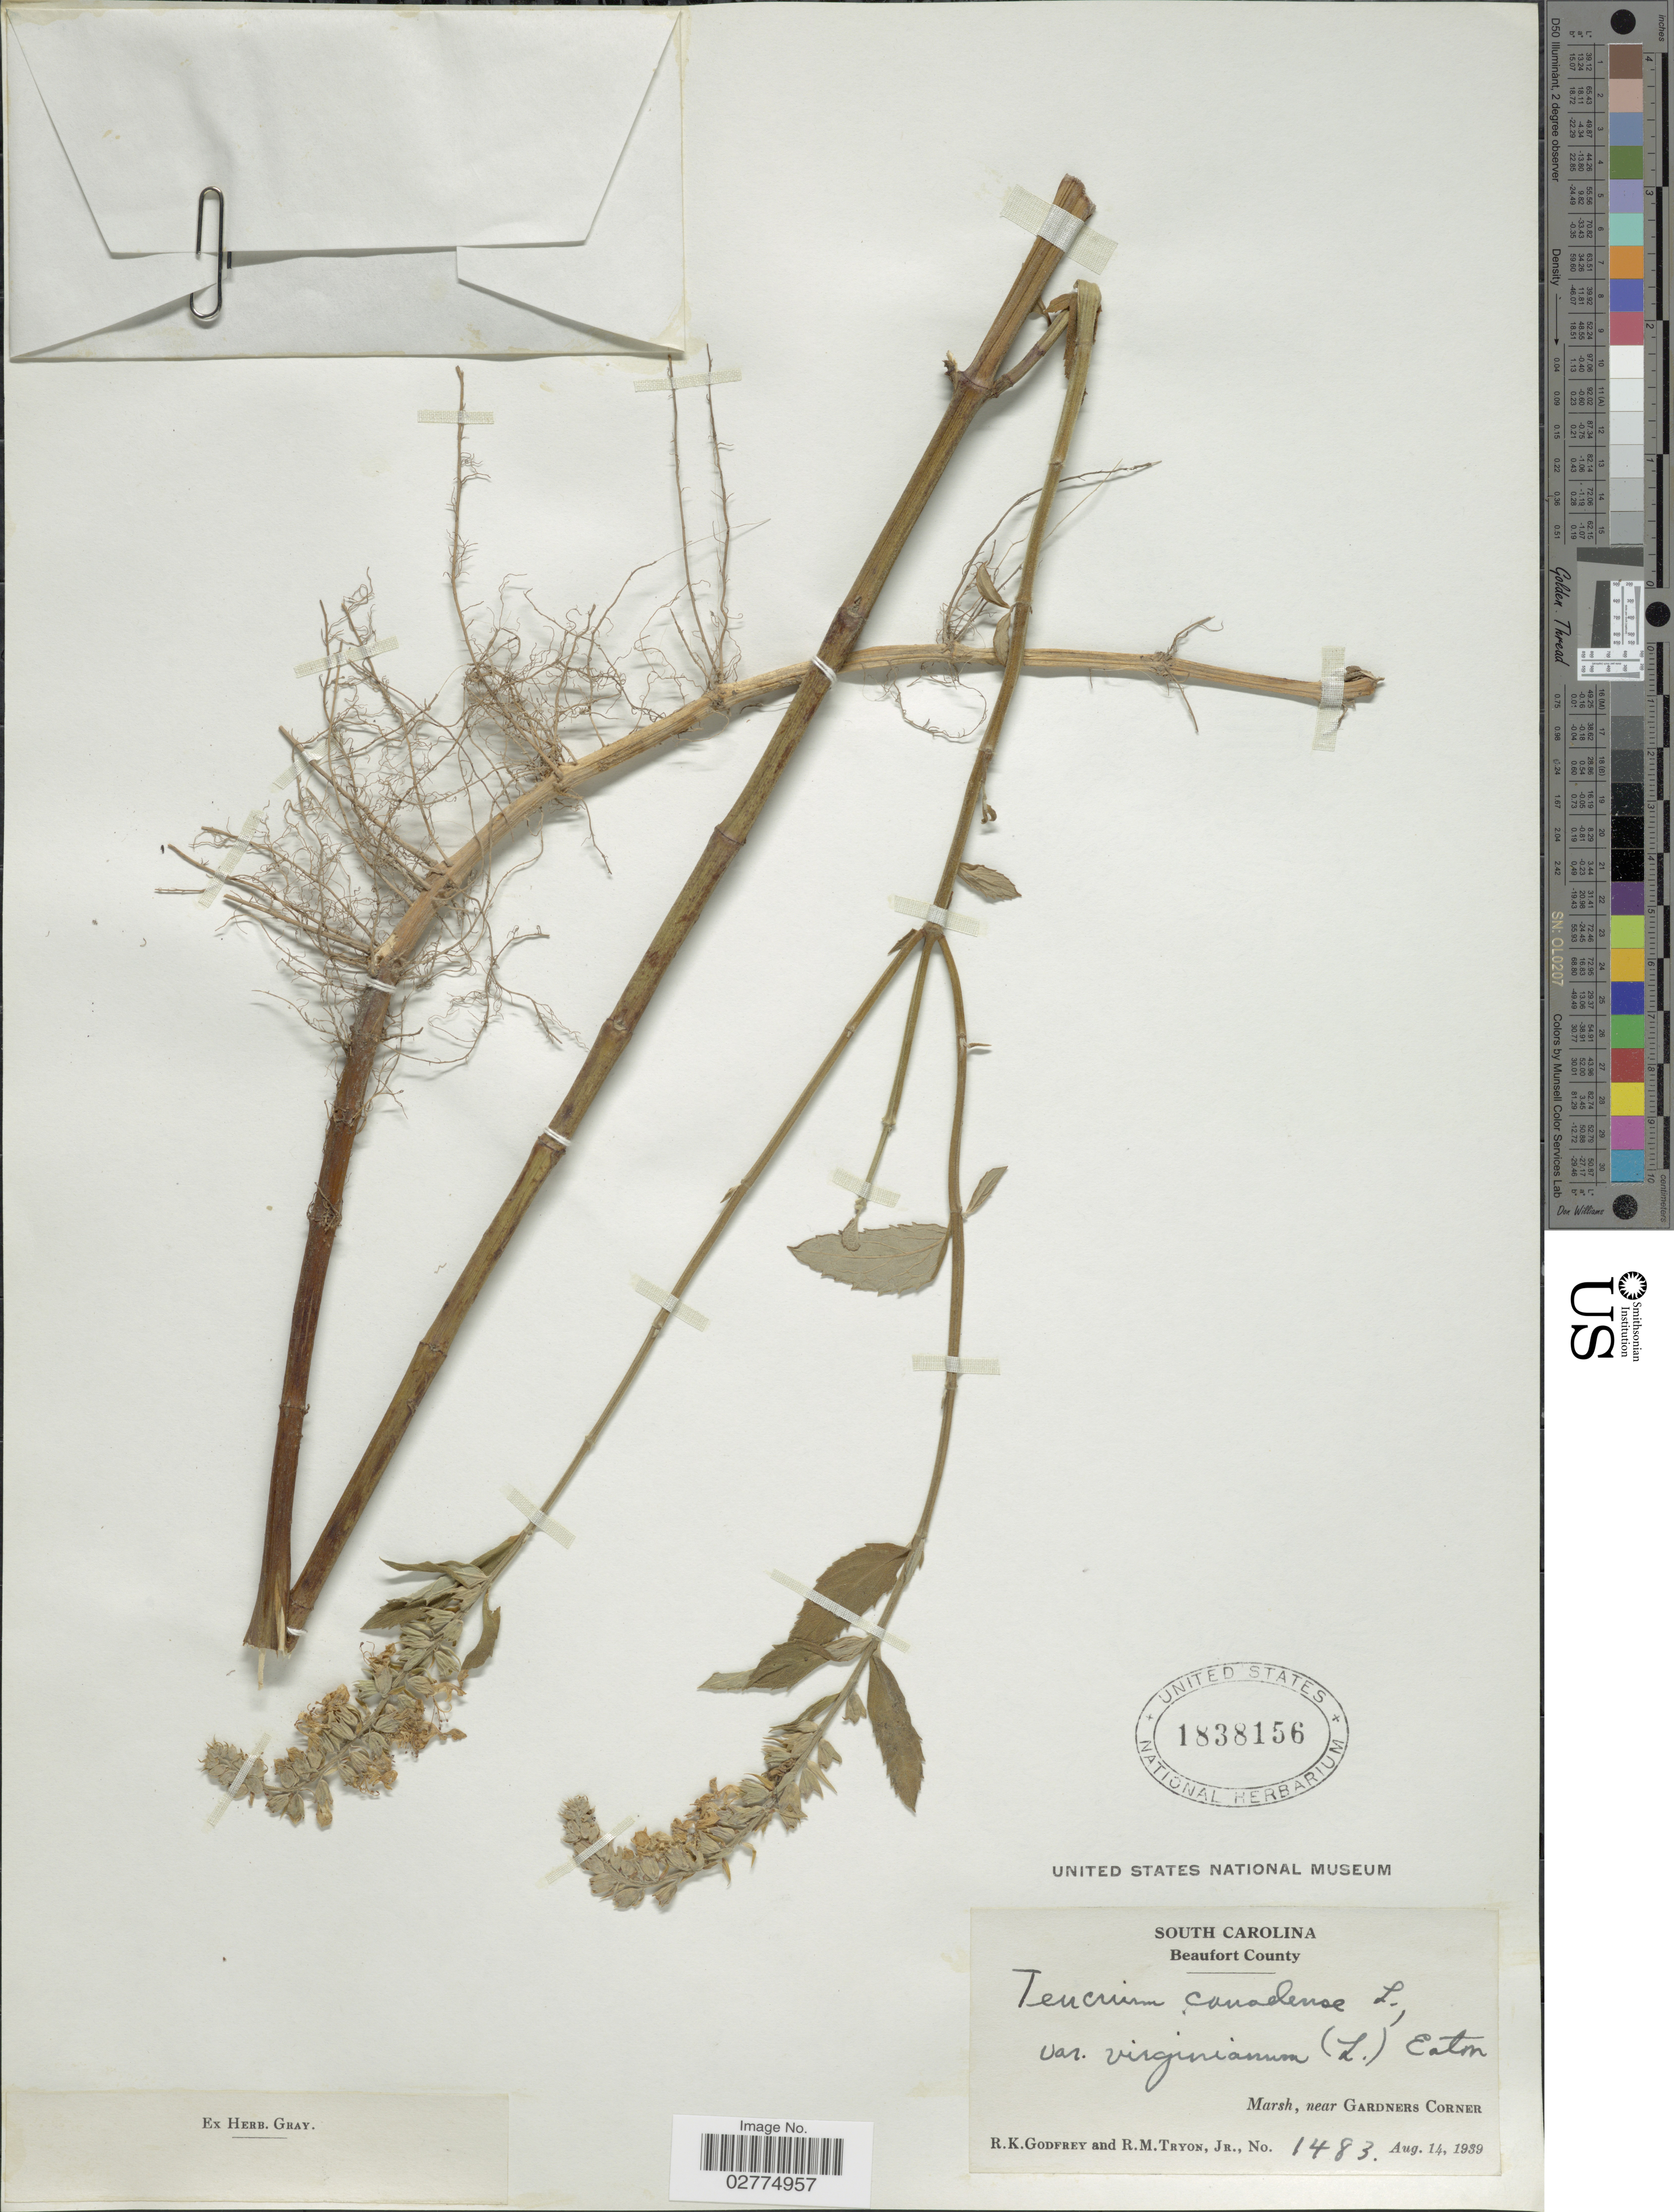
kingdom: Plantae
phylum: Tracheophyta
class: Magnoliopsida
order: Lamiales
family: Lamiaceae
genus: Teucrium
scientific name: Teucrium canadense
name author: L.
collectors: R. K. Godfrey & R. M. Tryon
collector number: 1483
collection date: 1939-08-14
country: United States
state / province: South Carolina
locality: Beaufort County. Marsh, near Gardners Corner.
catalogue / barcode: US 1838156